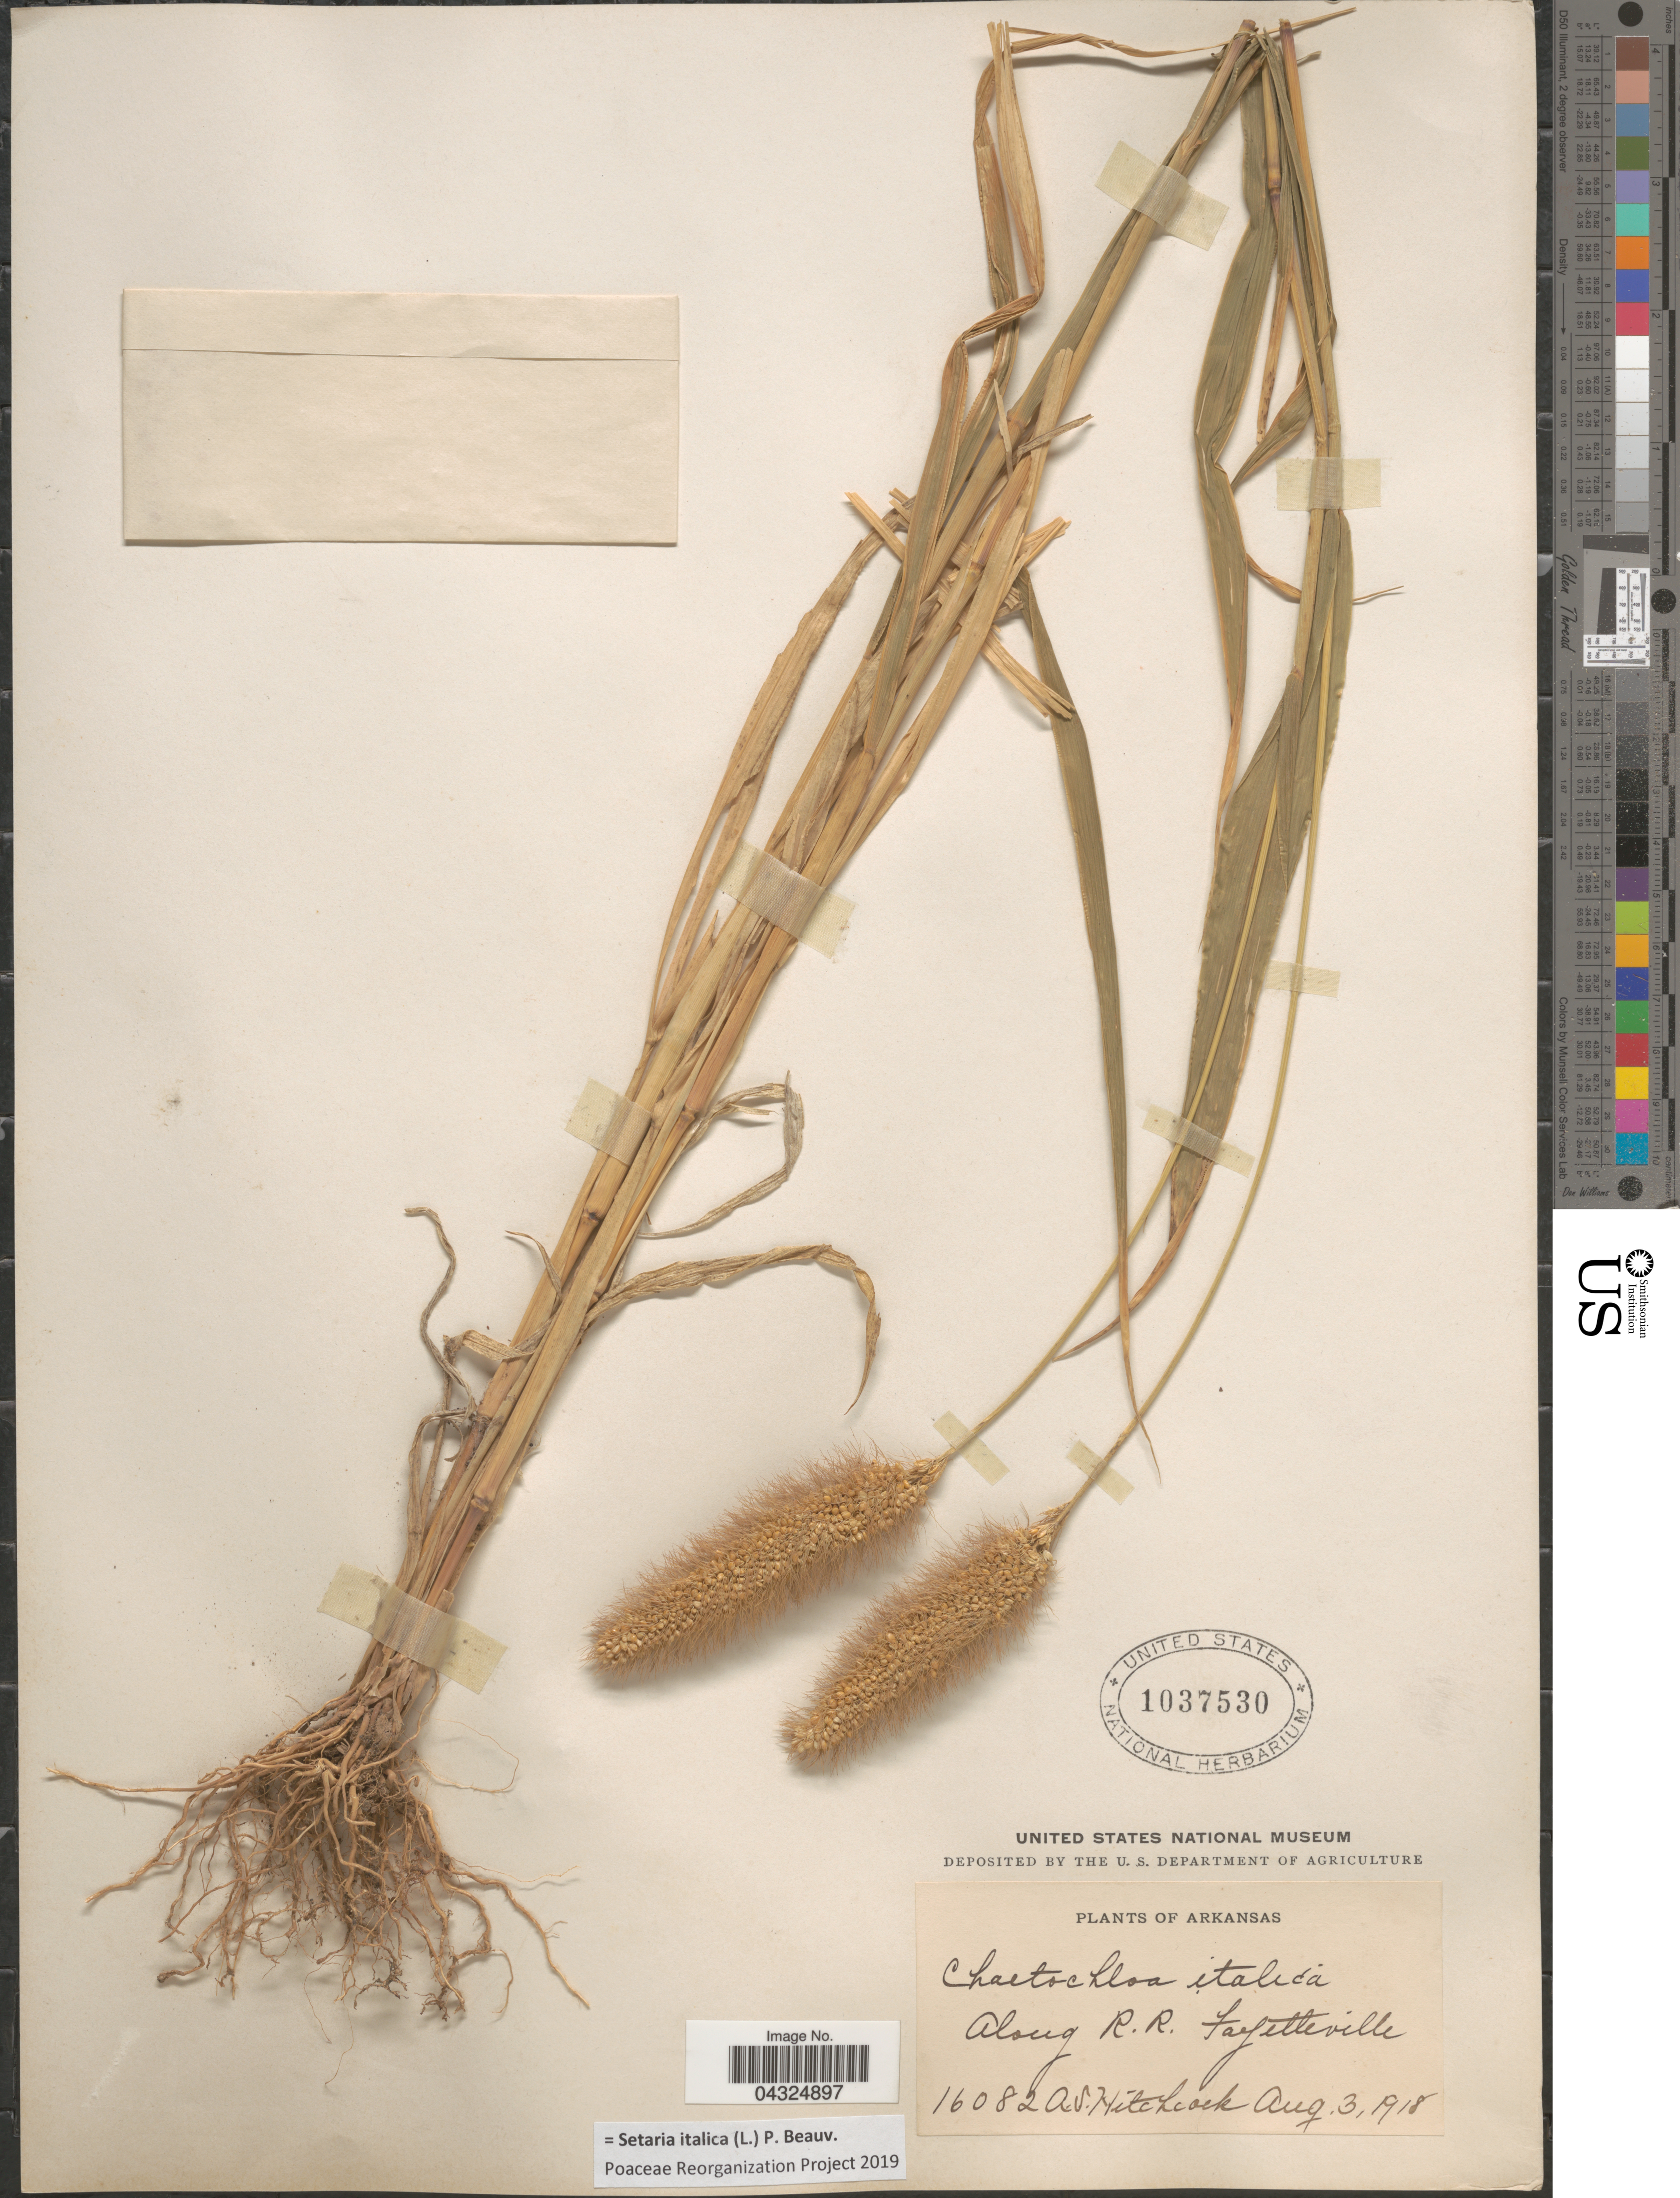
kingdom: Plantae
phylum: Tracheophyta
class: Liliopsida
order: Poales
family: Poaceae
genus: Setaria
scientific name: Setaria italica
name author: (L.) P. Beauv.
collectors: A. S. Hitchcock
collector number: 16082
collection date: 1918-08-03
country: United States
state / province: Arkansas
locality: Along R. R. Lafayetteville.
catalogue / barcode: US 1037530